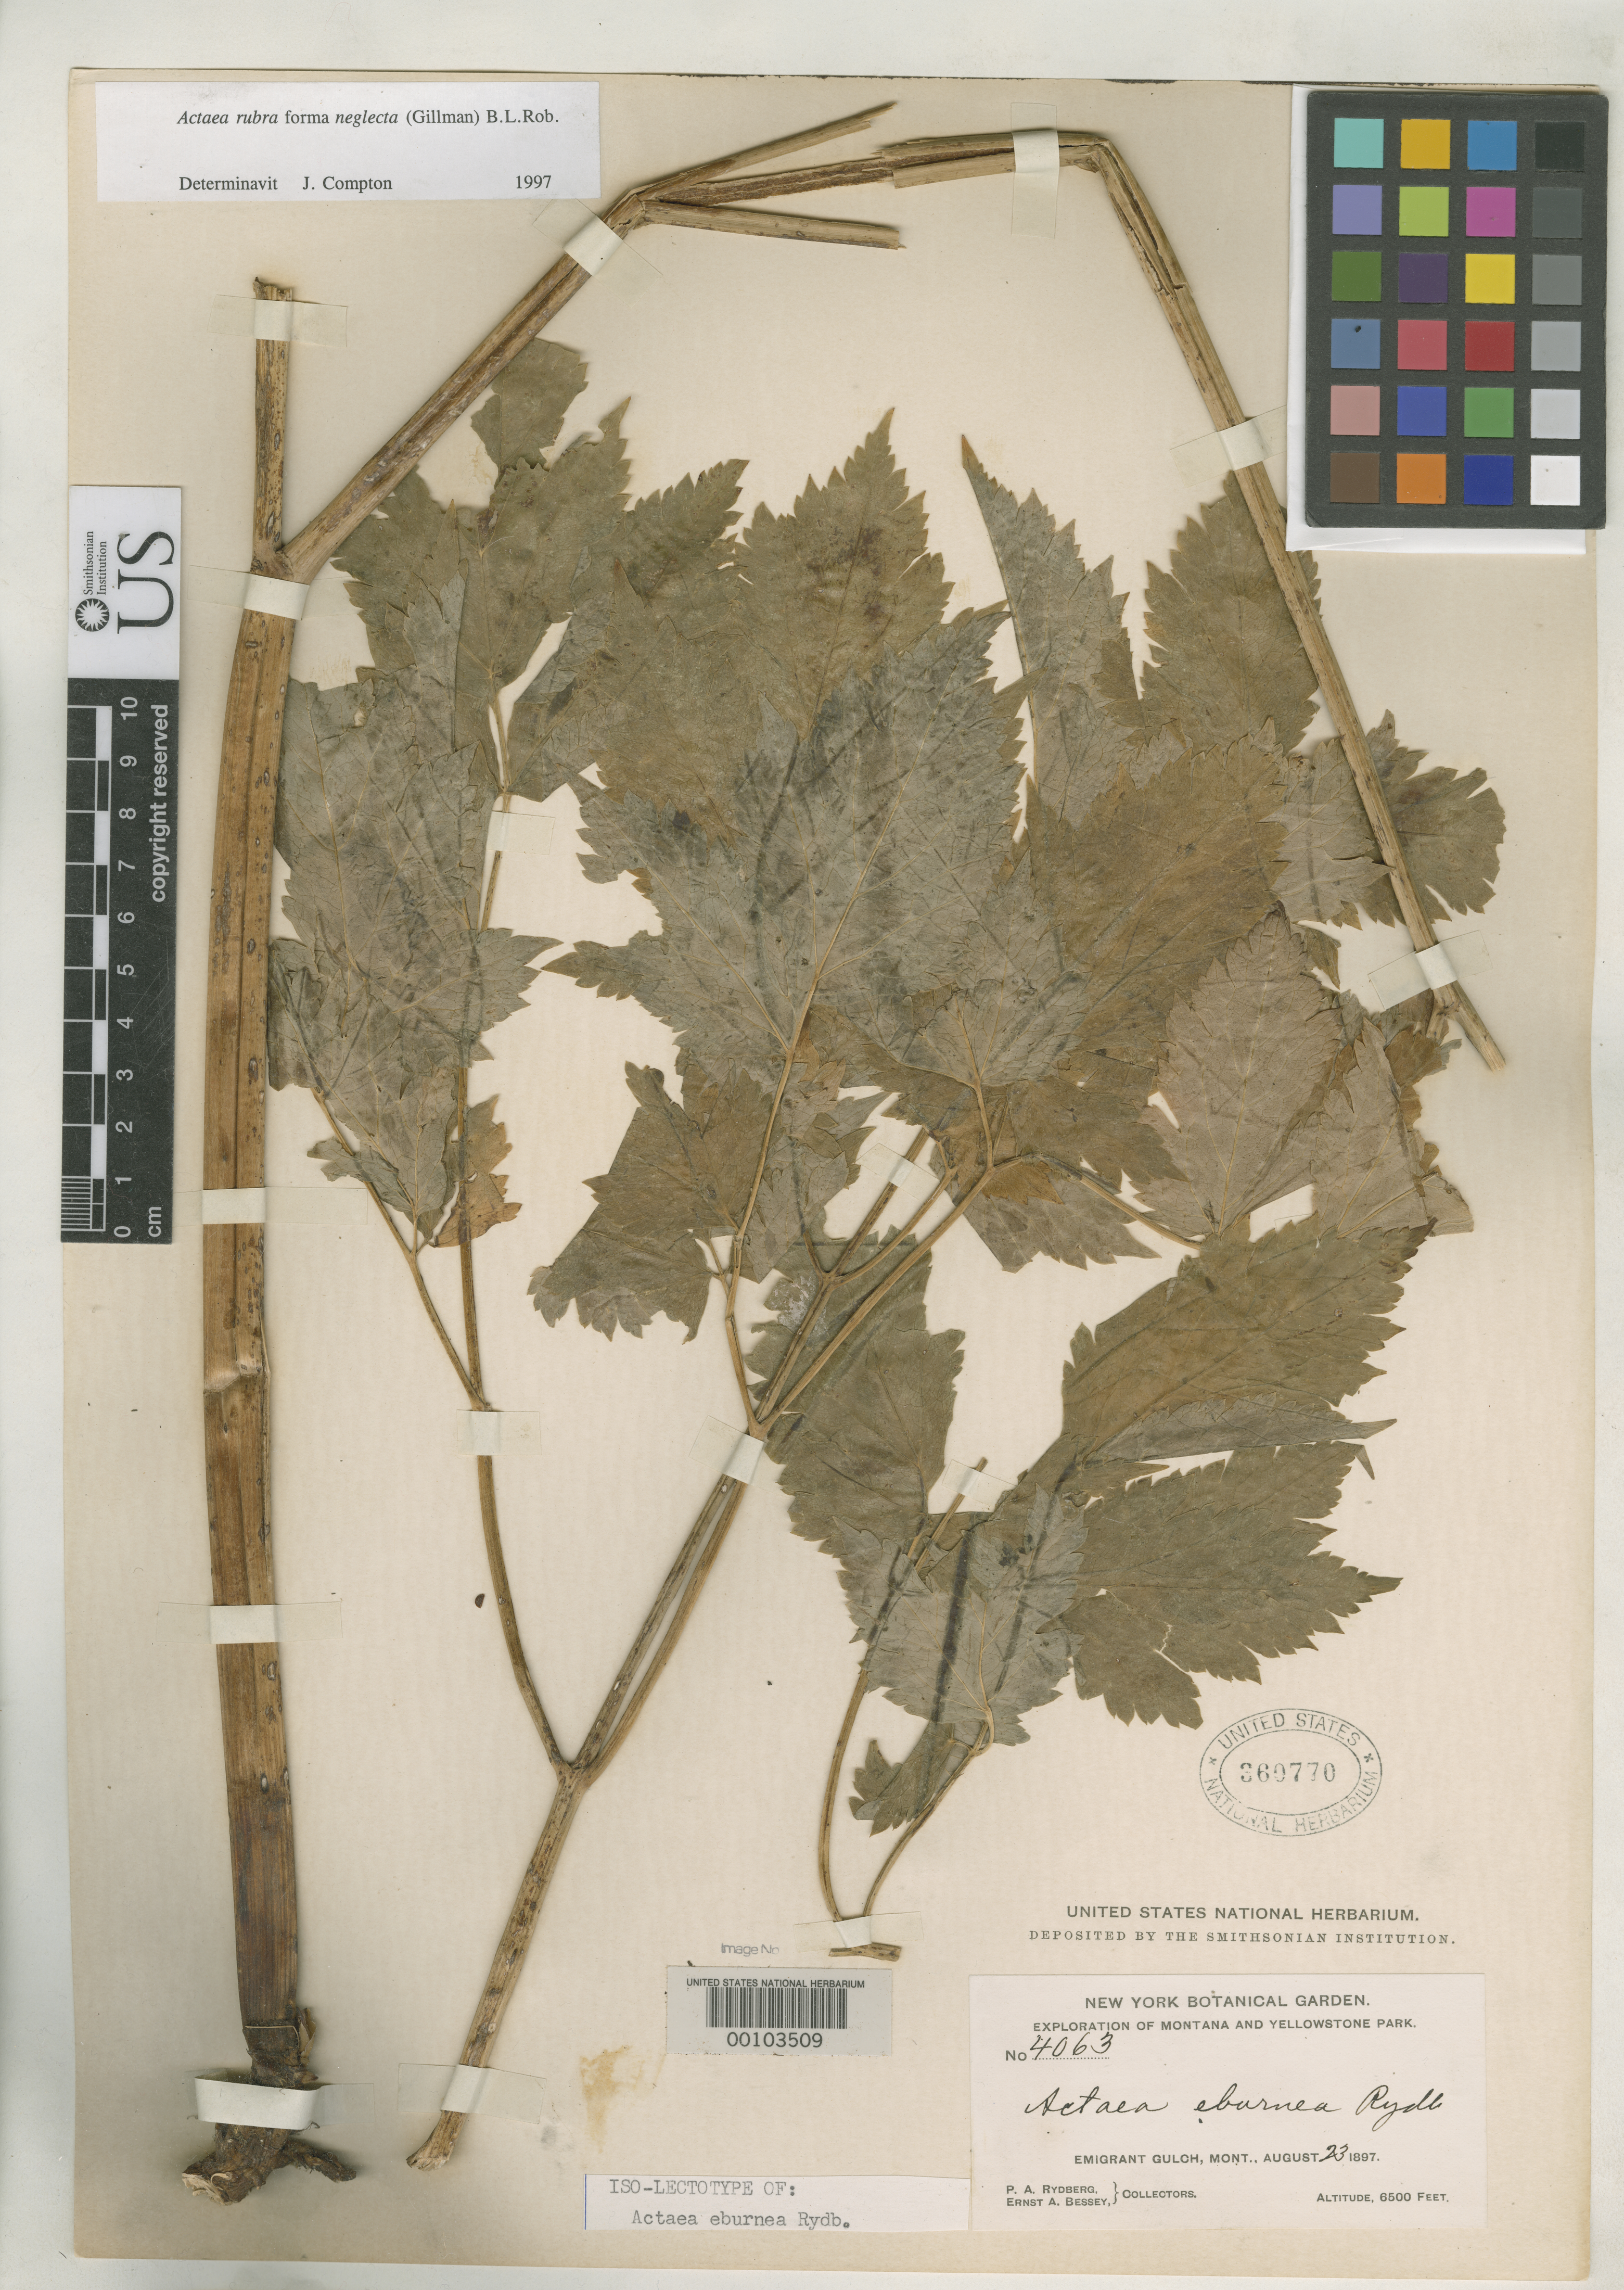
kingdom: Plantae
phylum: Tracheophyta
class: Magnoliopsida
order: Ranunculales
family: Ranunculaceae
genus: Actaea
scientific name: Actaea eburnea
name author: Rydb.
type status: Isosyntype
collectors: P. A. Rydberg & E. Bessey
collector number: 4063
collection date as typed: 23 Aug 1897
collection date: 1897-08-23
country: United States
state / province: Montana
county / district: Park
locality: Emigrant Gulch.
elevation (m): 1829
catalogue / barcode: US 360770